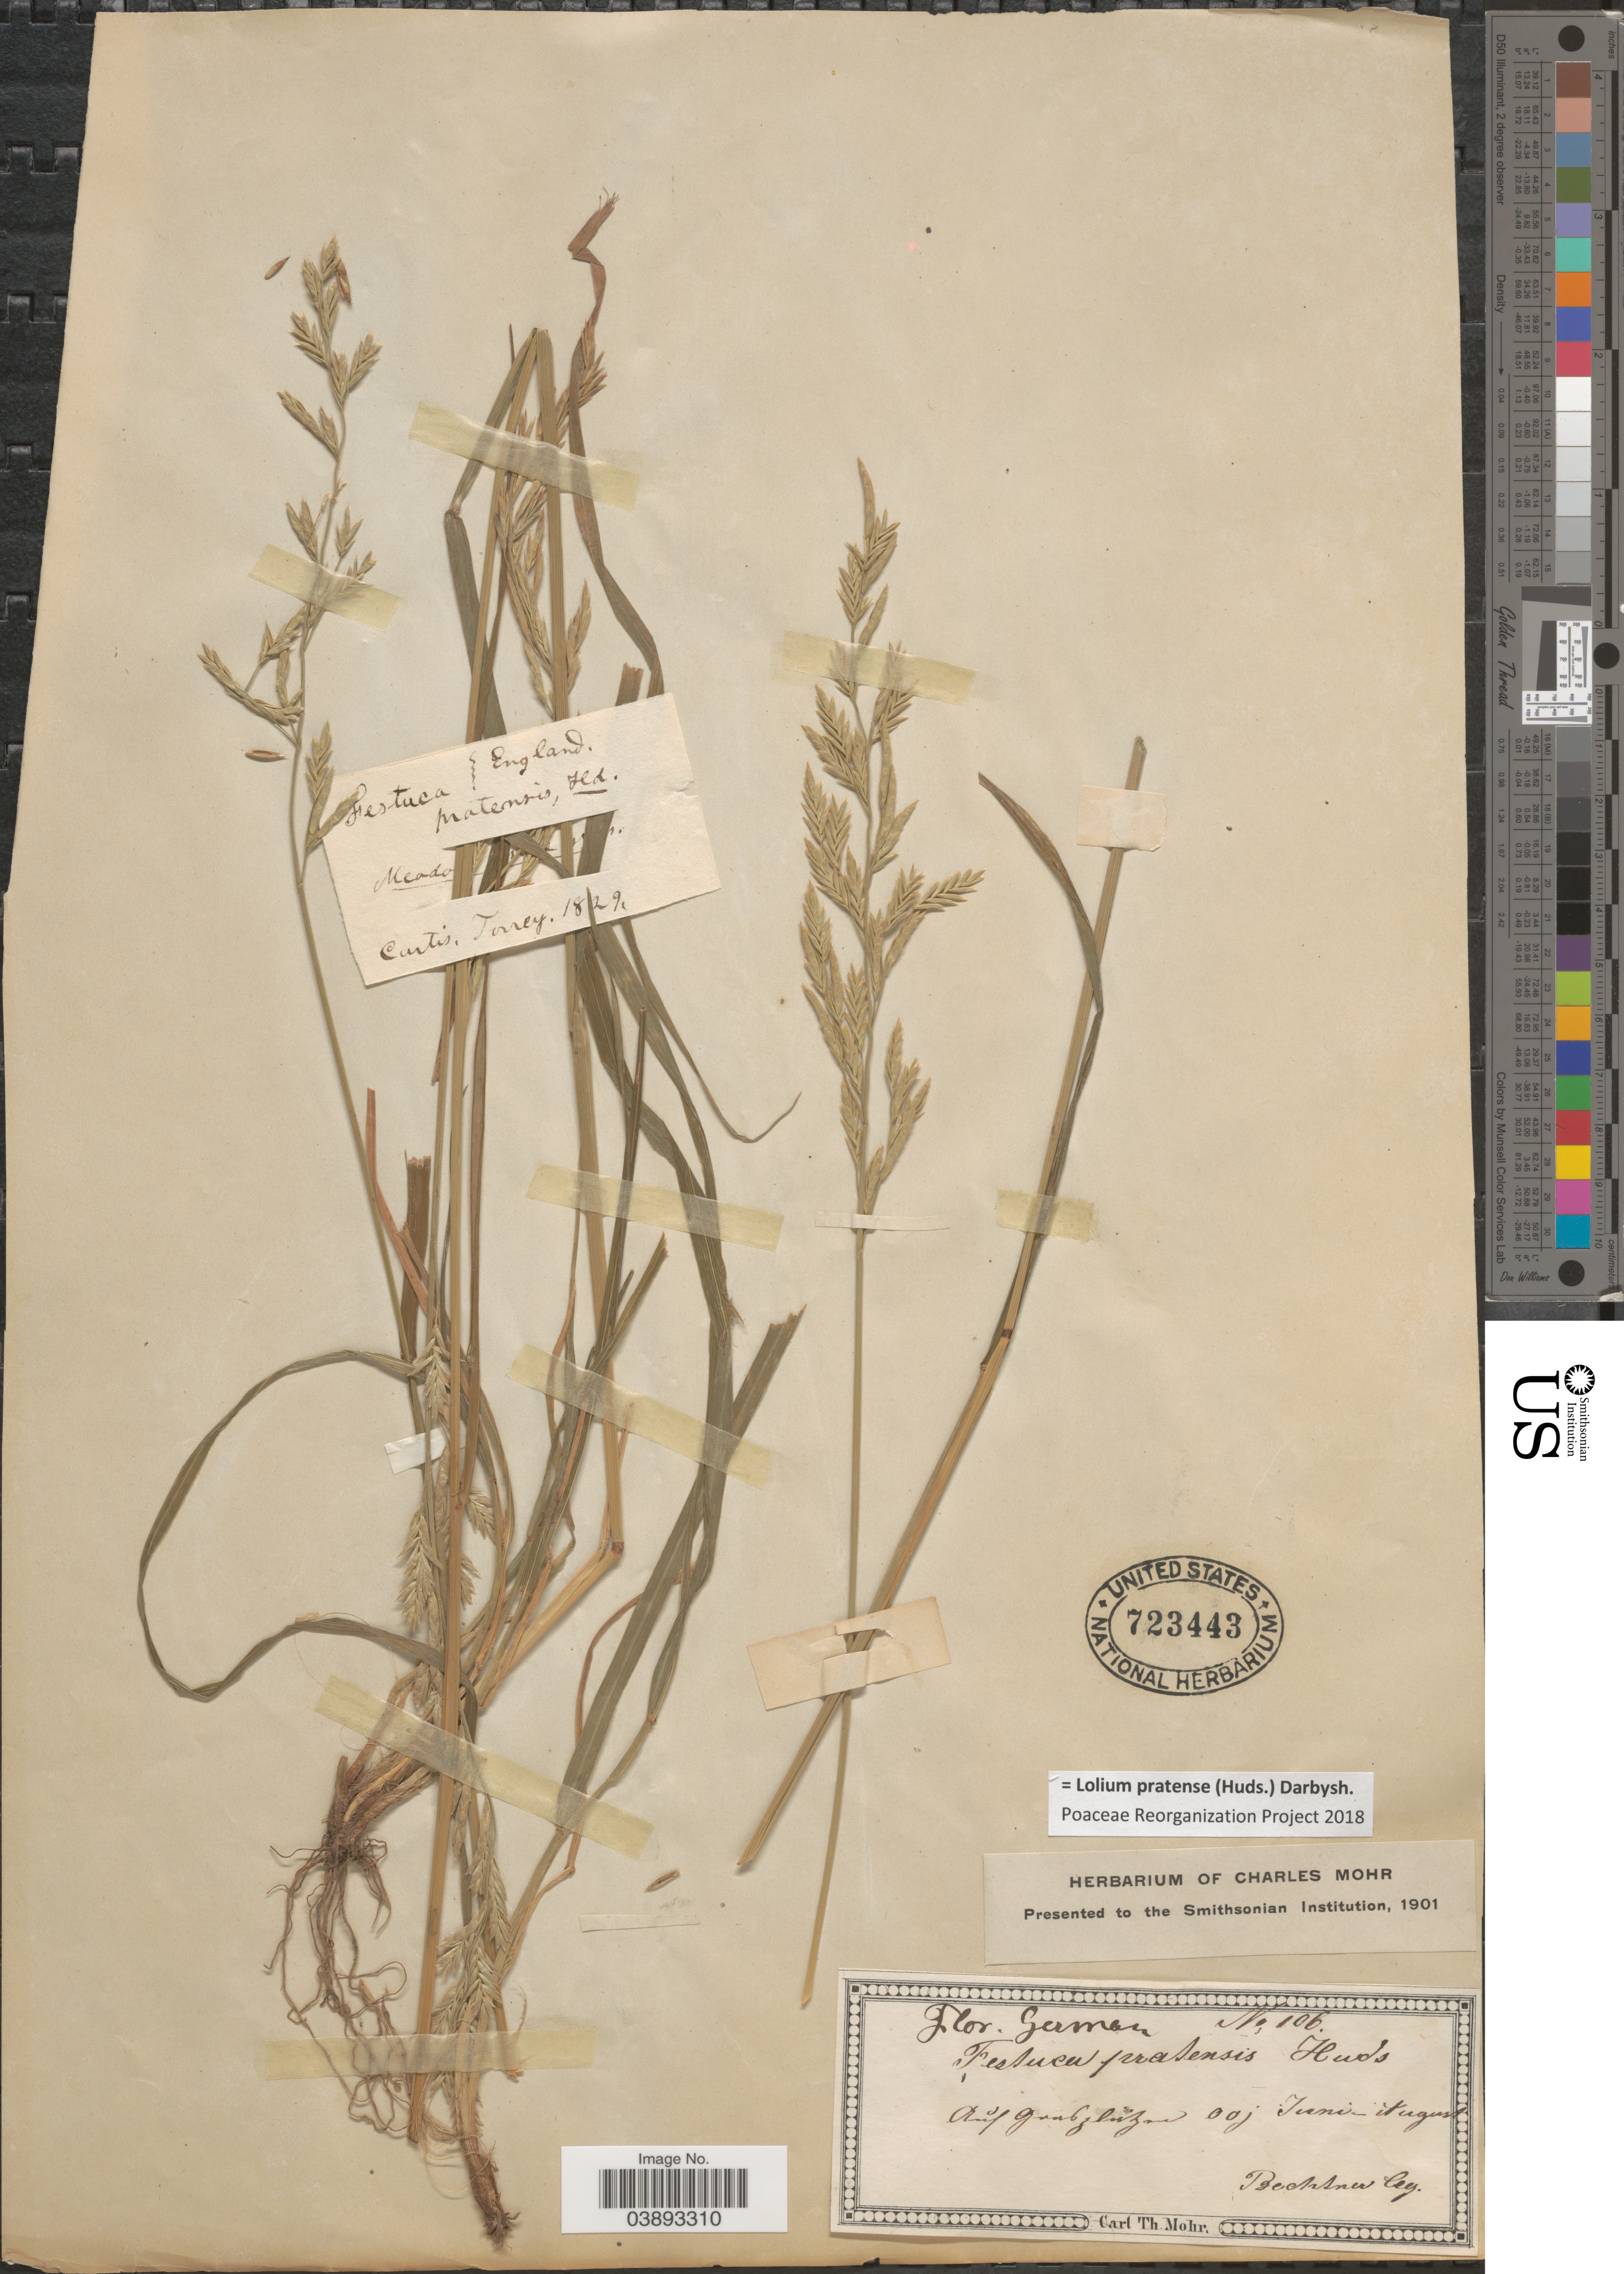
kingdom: Plantae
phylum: Tracheophyta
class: Liliopsida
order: Poales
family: Poaceae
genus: Lolium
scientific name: Lolium pratense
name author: (Huds.) Darbysh.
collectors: Bechtner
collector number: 106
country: Germany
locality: Auf gand gluzan. [interpreted]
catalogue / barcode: US 723443